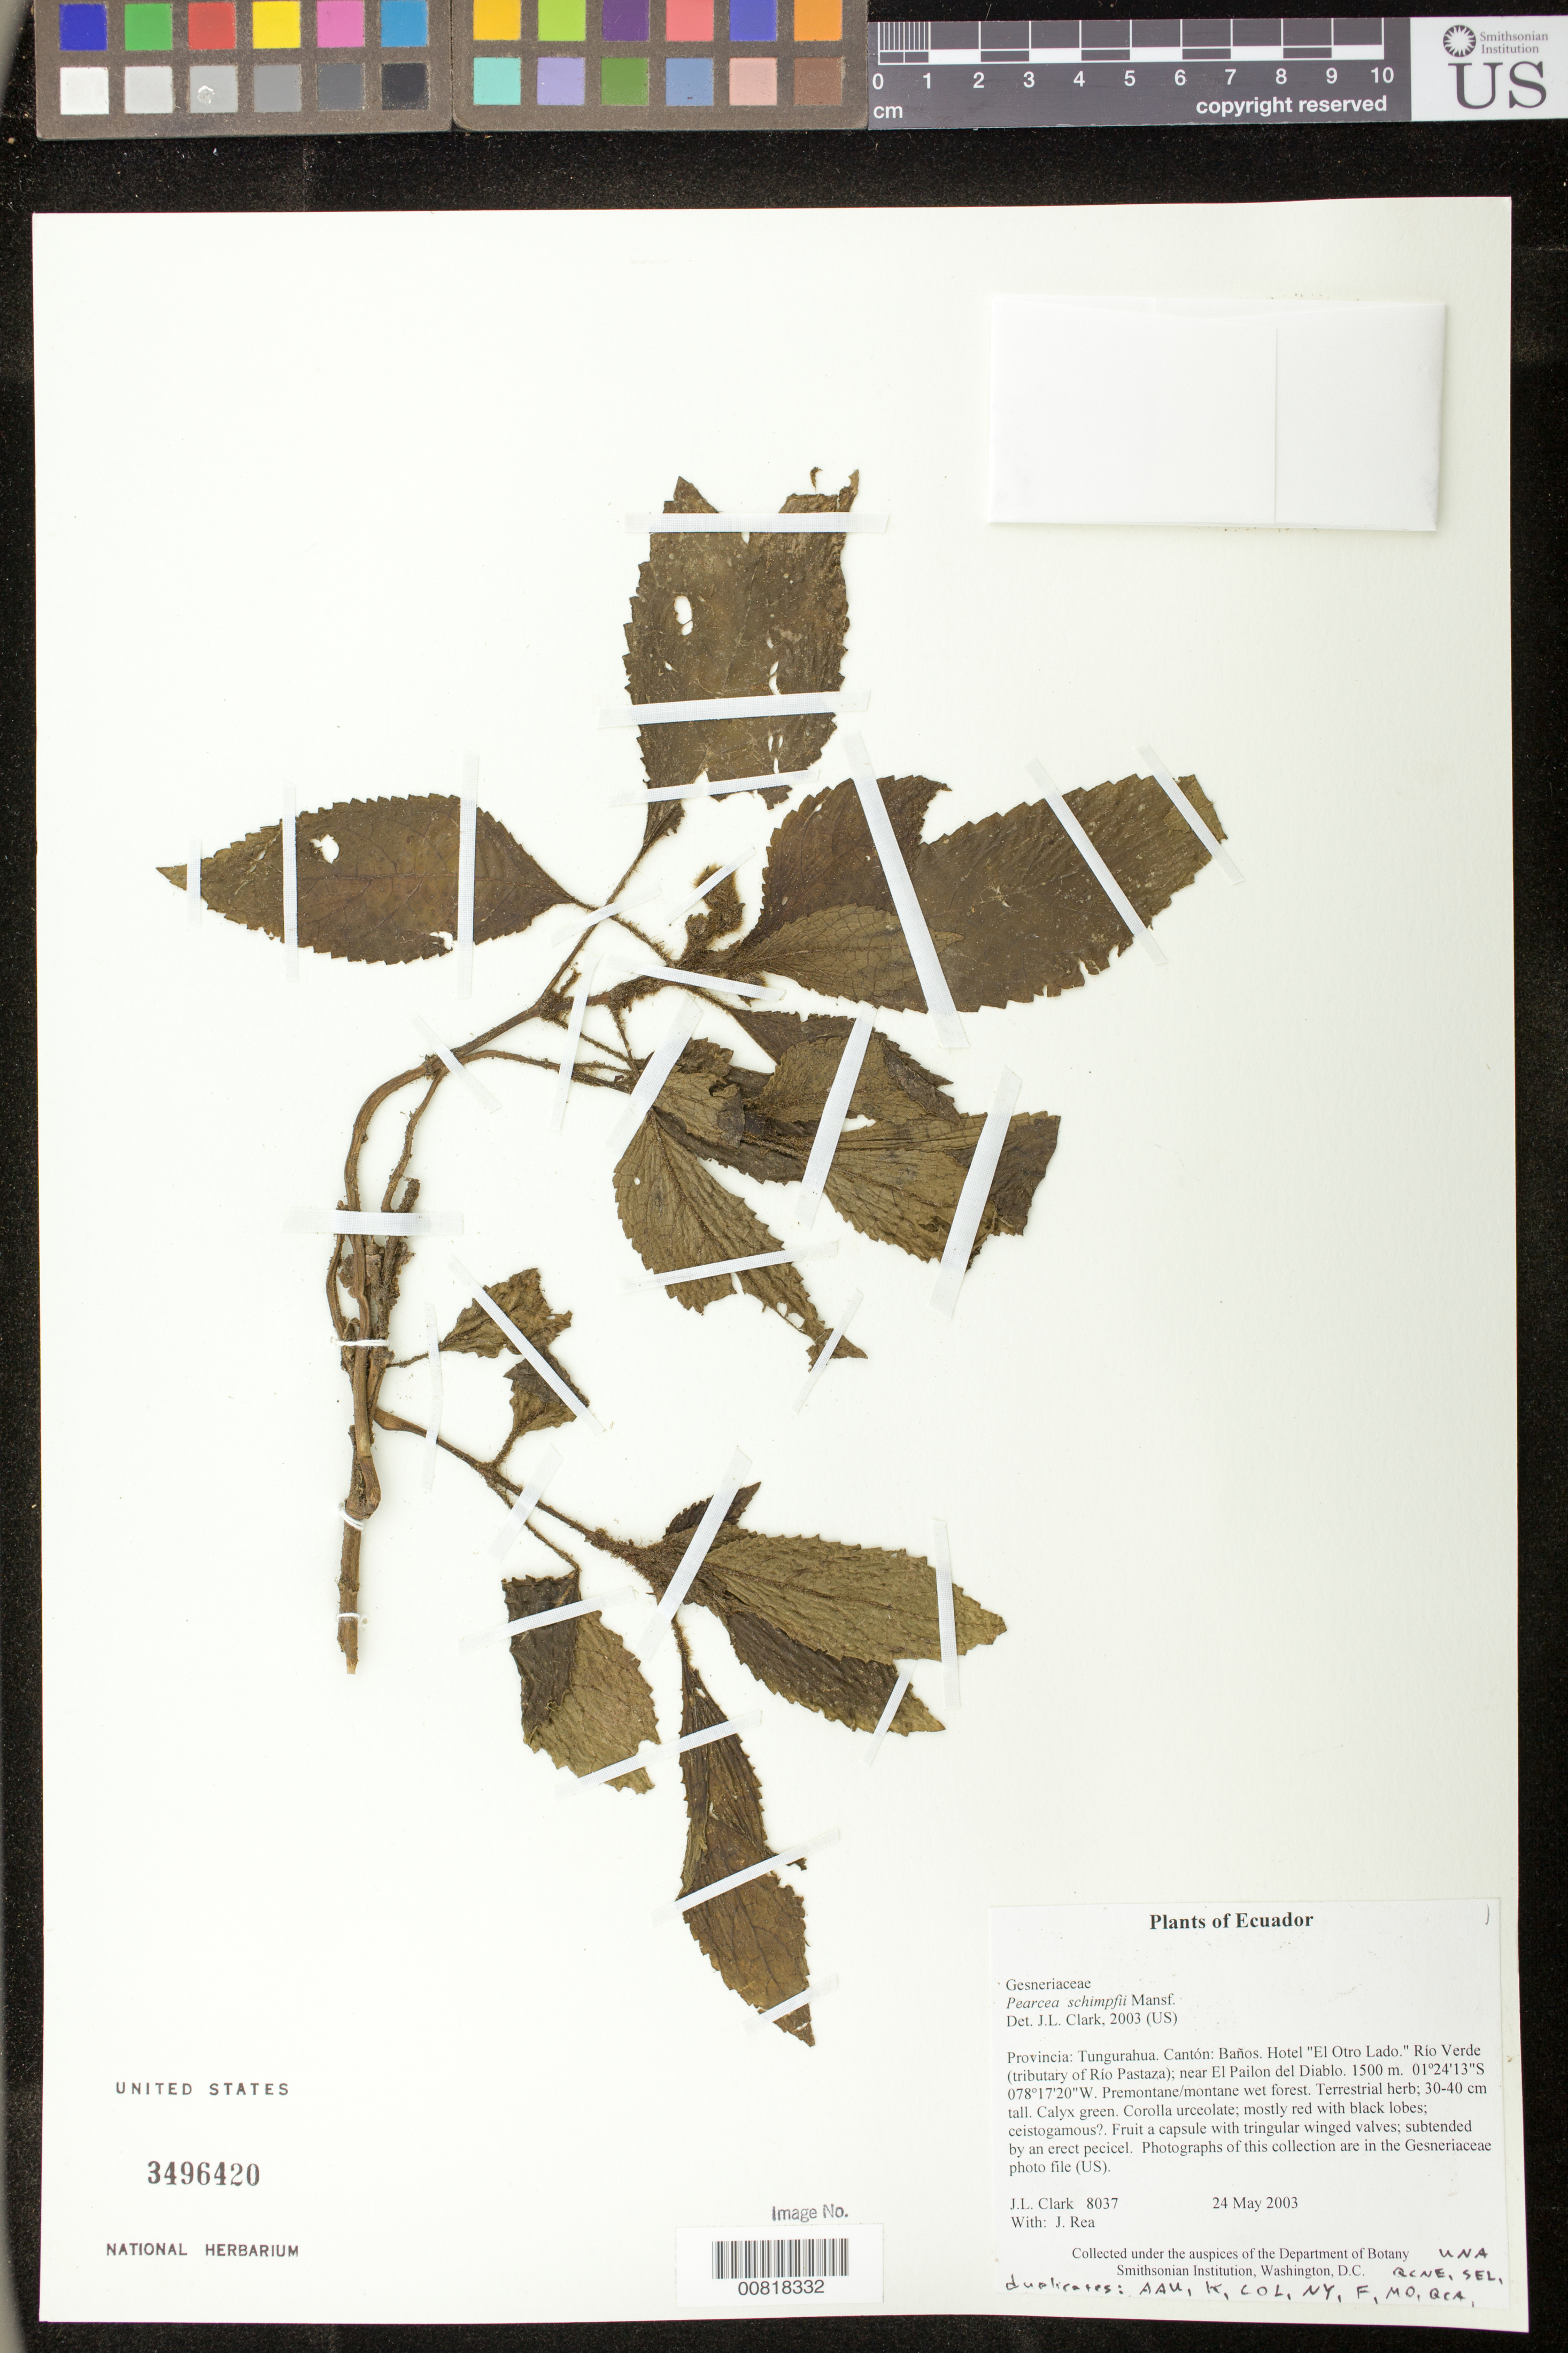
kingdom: Plantae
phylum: Tracheophyta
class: Magnoliopsida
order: Lamiales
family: Gesneriaceae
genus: Pearcea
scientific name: Pearcea schimpfii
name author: Mansf.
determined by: Clark, J. L., (SEL), The Marie Selby Botanical Garden (UNITED STATES)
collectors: J. L. Clark & J. Rea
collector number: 8037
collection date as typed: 24 May 2003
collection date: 2003-05-24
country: Ecuador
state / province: Tungurahua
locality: Baños. Hotel "El Otro Lado." Río Verde (tributary of Río Pastaza); near El Pailon del Diablo.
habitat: Premontane/montane wet forest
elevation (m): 1500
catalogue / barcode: US 3496420